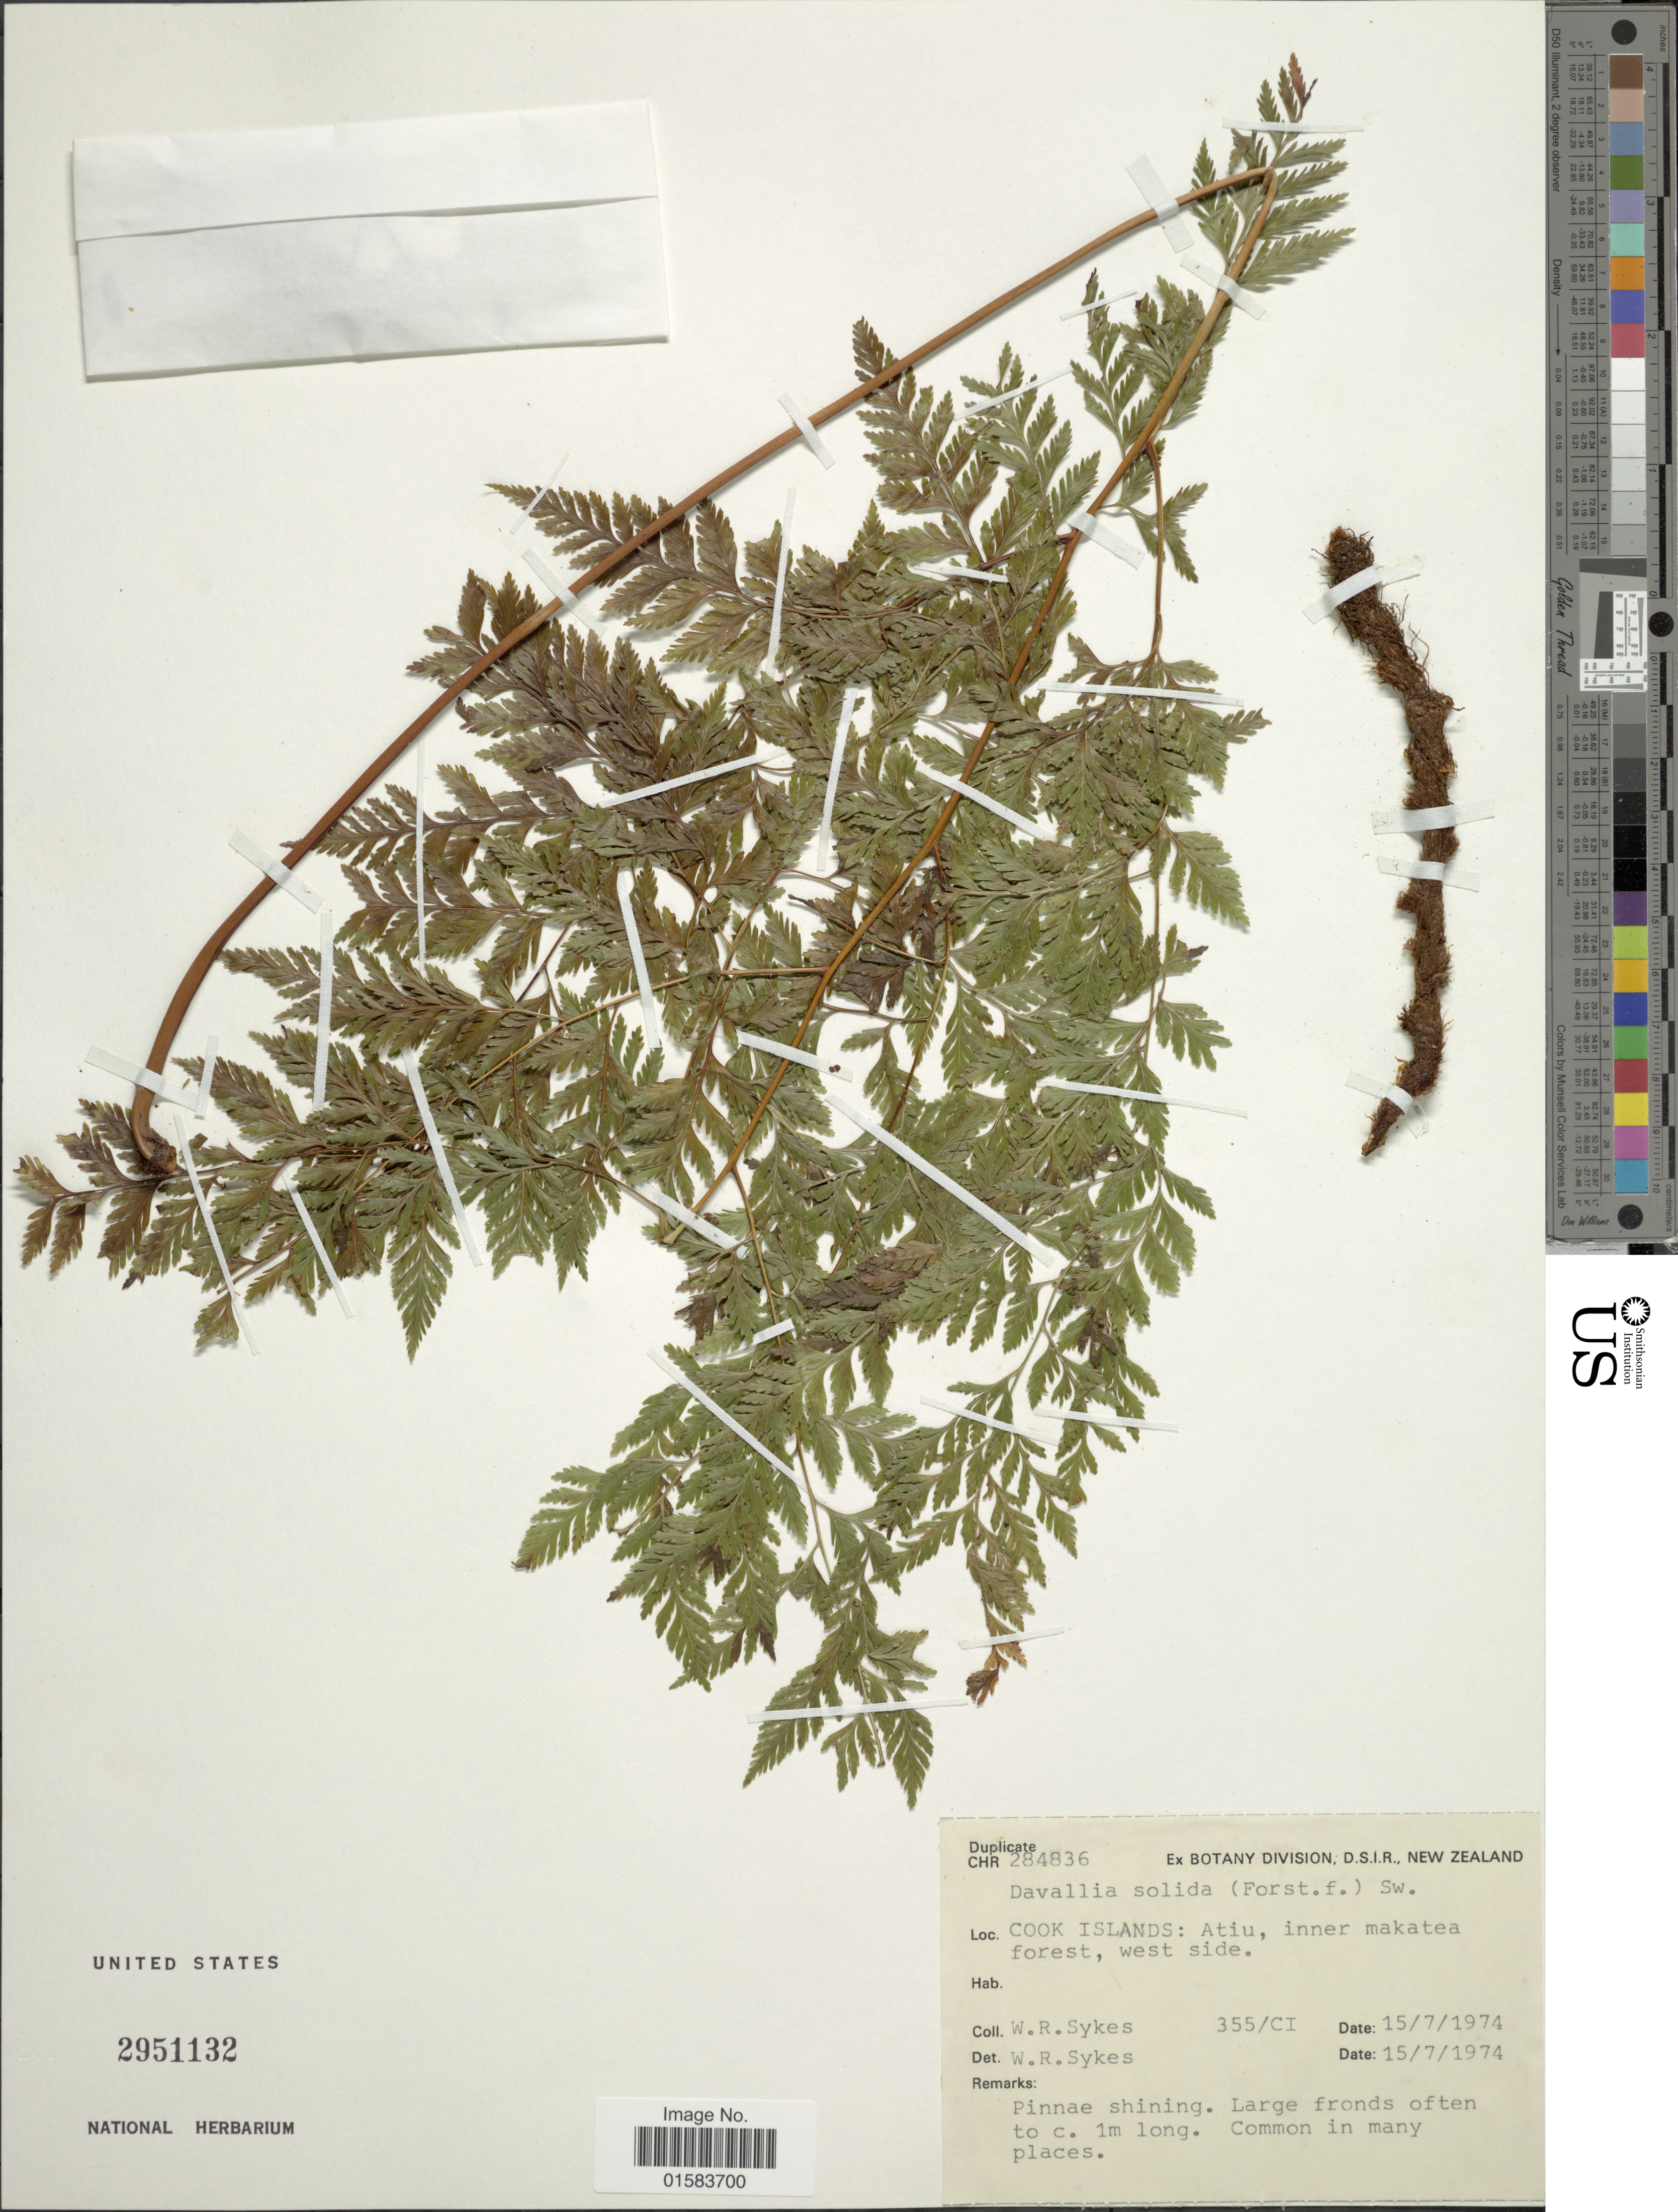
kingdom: Plantae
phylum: Tracheophyta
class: Polypodiopsida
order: Polypodiales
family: Davalliaceae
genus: Davallia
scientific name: Davallia solida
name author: (G. Forst.) Sw.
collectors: W. R. Sykes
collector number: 355/CI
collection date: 1974-07-15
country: Cook Islands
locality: Atiu, inner makatea forest, west side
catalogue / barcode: US 2951132